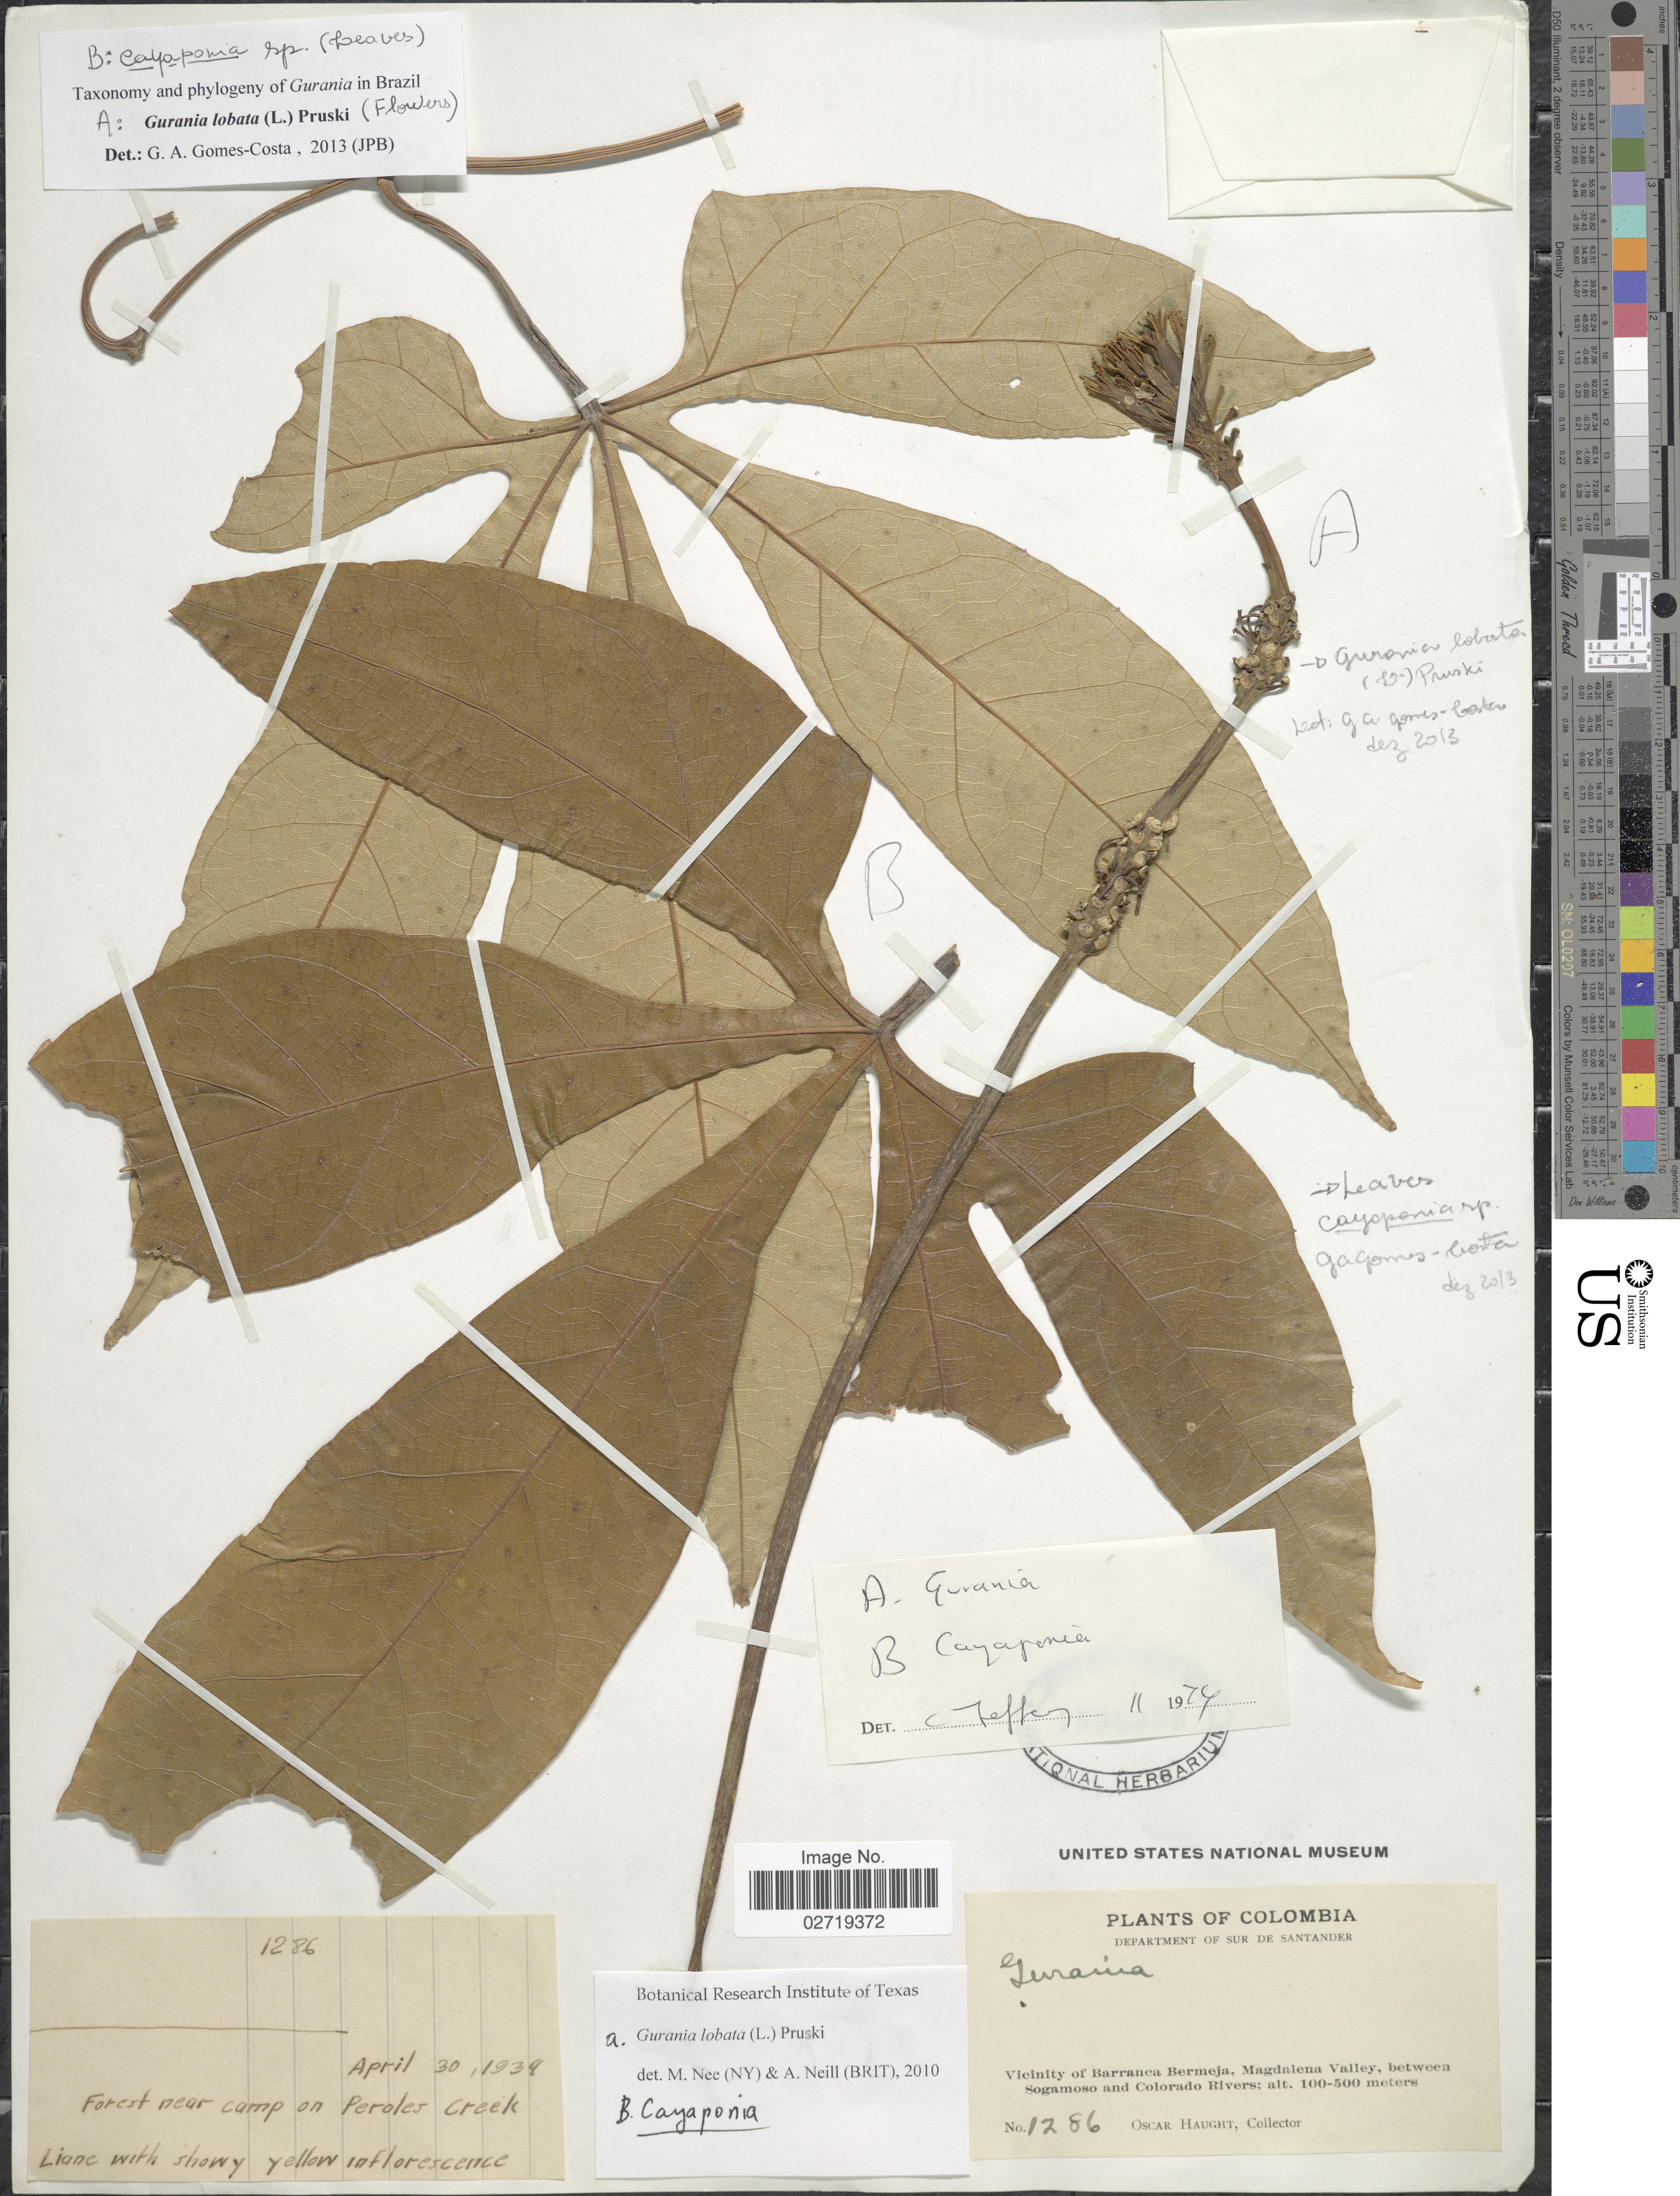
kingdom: Plantae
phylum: Tracheophyta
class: Magnoliopsida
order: Cucurbitales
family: Cucurbitaceae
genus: Gurania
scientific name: Gurania lobata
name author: (L.) Pruski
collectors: O. Haught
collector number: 1286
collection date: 1939-04-30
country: Colombia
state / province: Santander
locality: Department of Sur de Santander, Vicinity of Barranca Bermeja, Magdalena Valley, between Sogamoso and Colorado Rivers, Forest near camp on Peroles Creek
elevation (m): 100